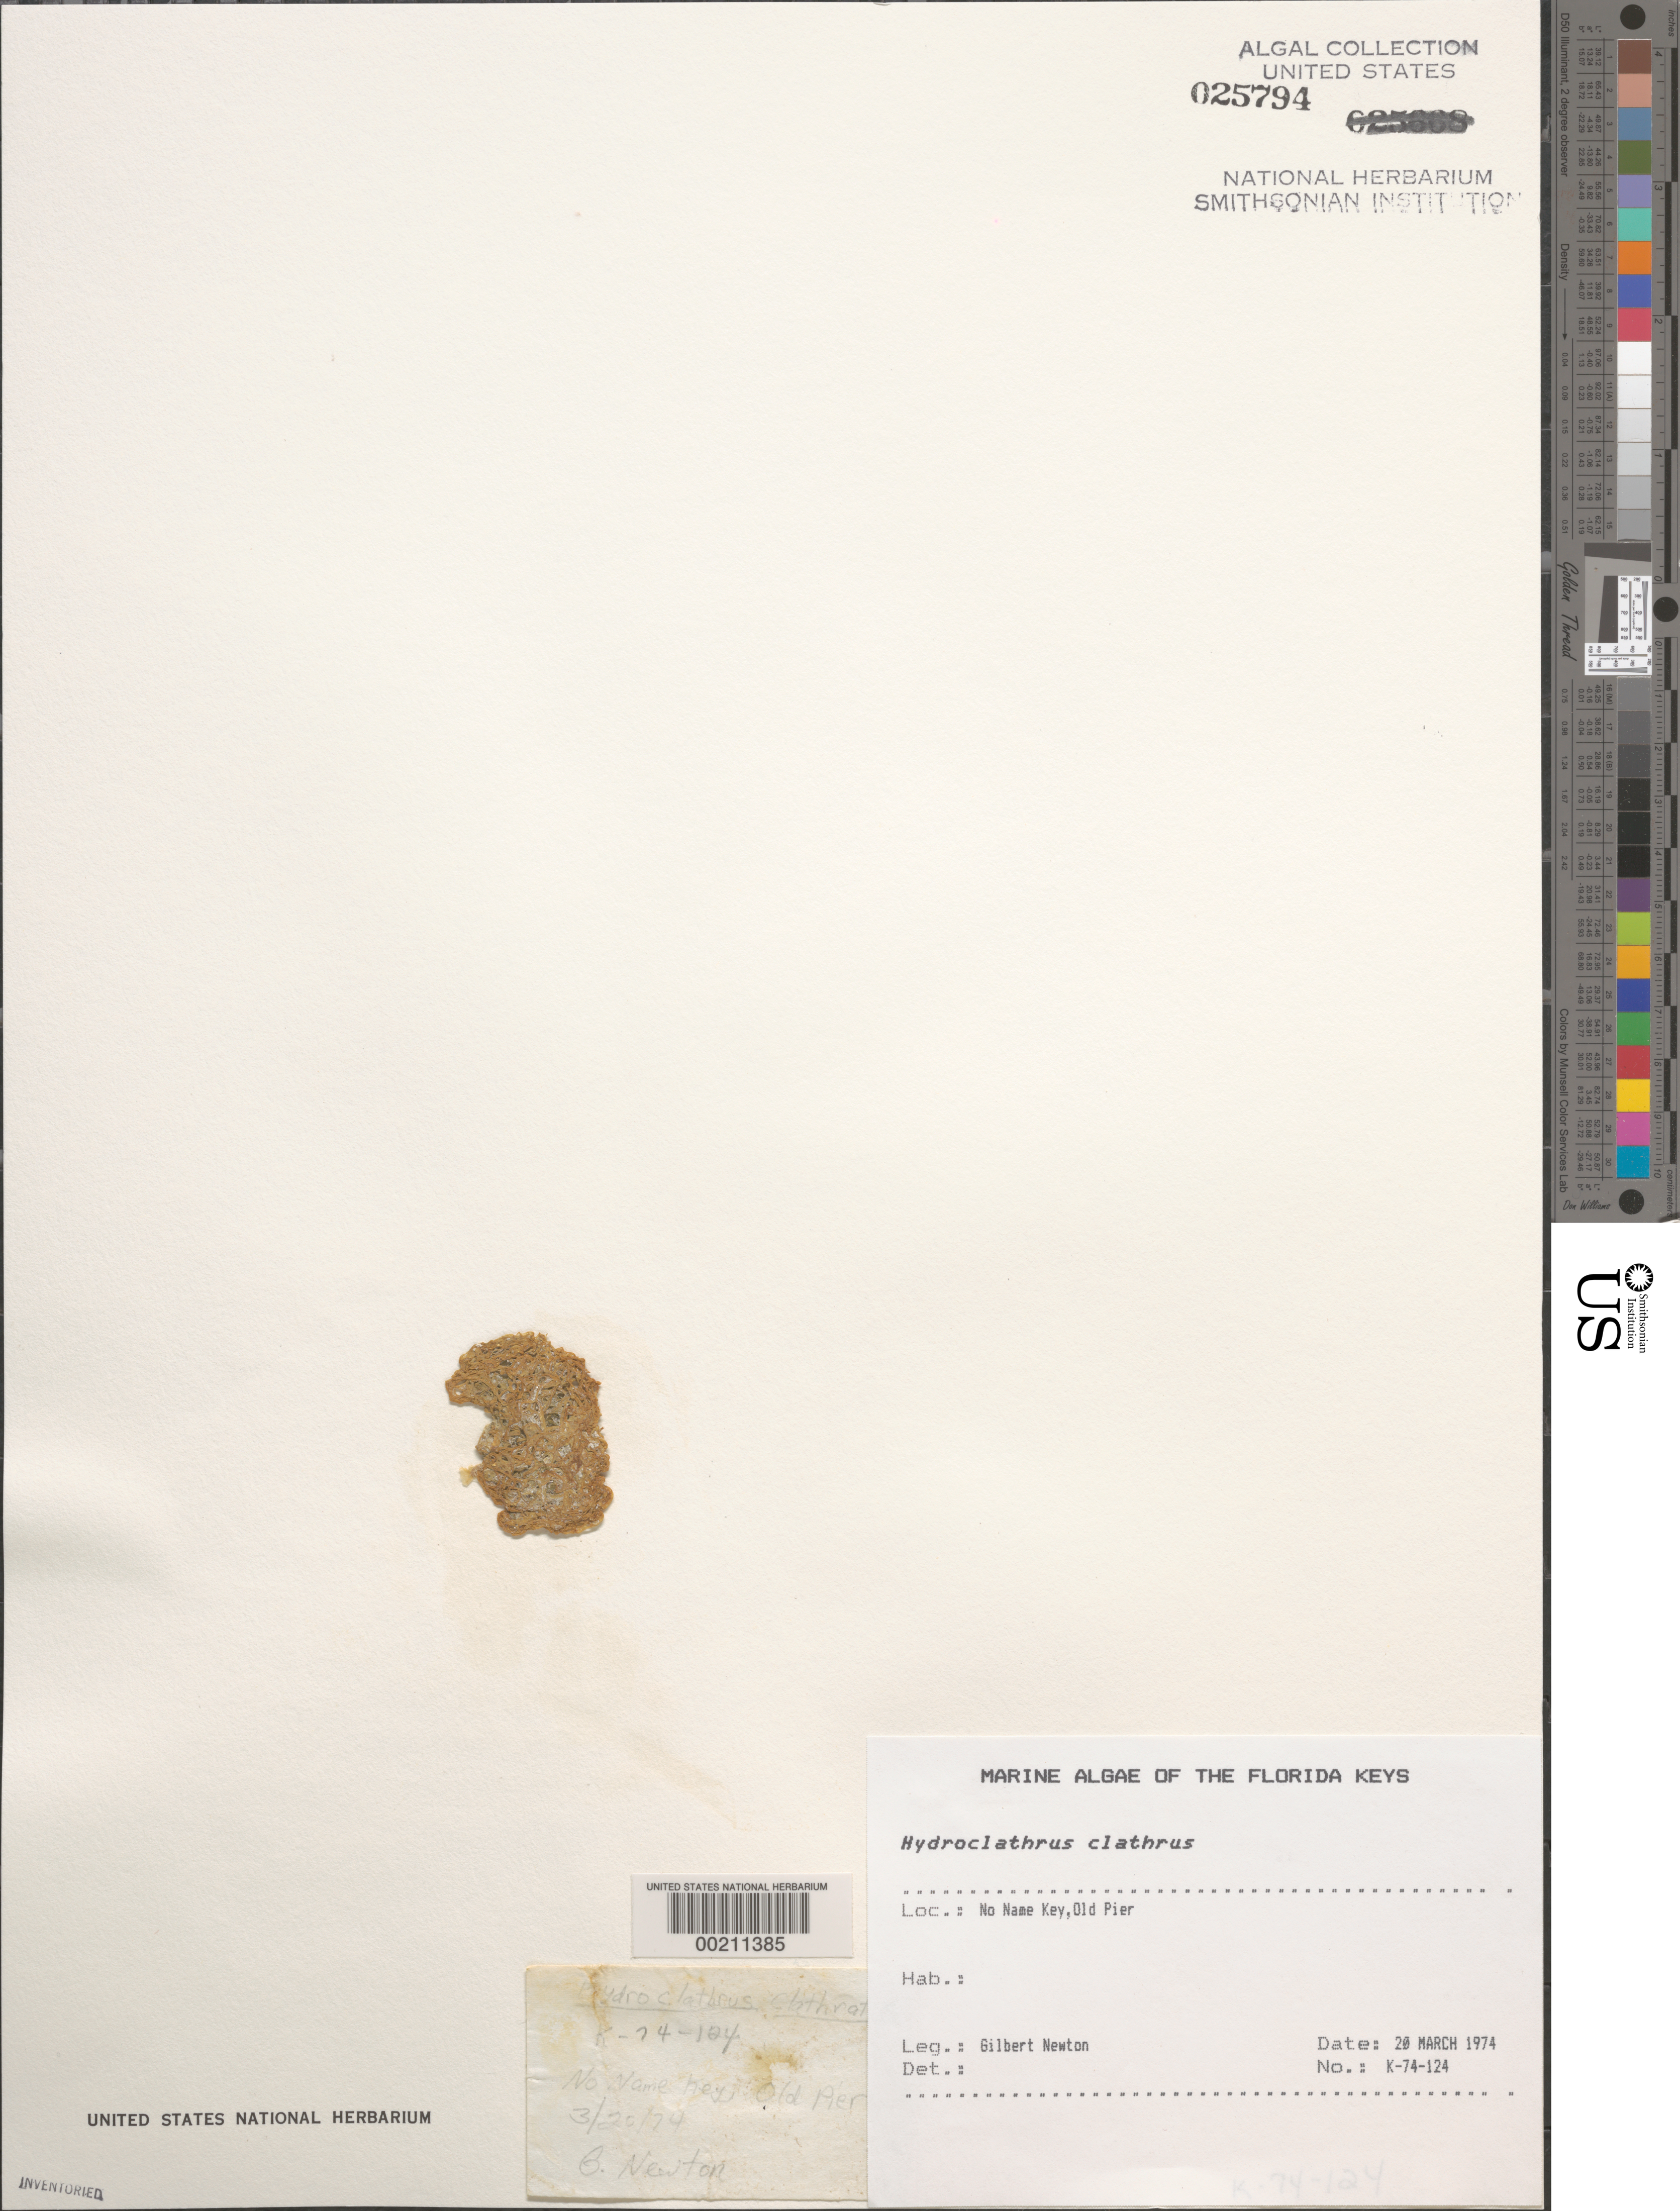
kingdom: Chromista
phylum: Ochrophyta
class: Phaeophyceae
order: Scytosiphonales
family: Scytosiphonaceae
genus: Hydroclathrus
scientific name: Hydroclathrus clathratus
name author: (C. Agardh) M. Howe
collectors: G. Newton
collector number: K-74-124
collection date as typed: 20 Mar 1974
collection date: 1974-03-20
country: United States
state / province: Florida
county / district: Monroe County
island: No Name Key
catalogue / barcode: US 25794